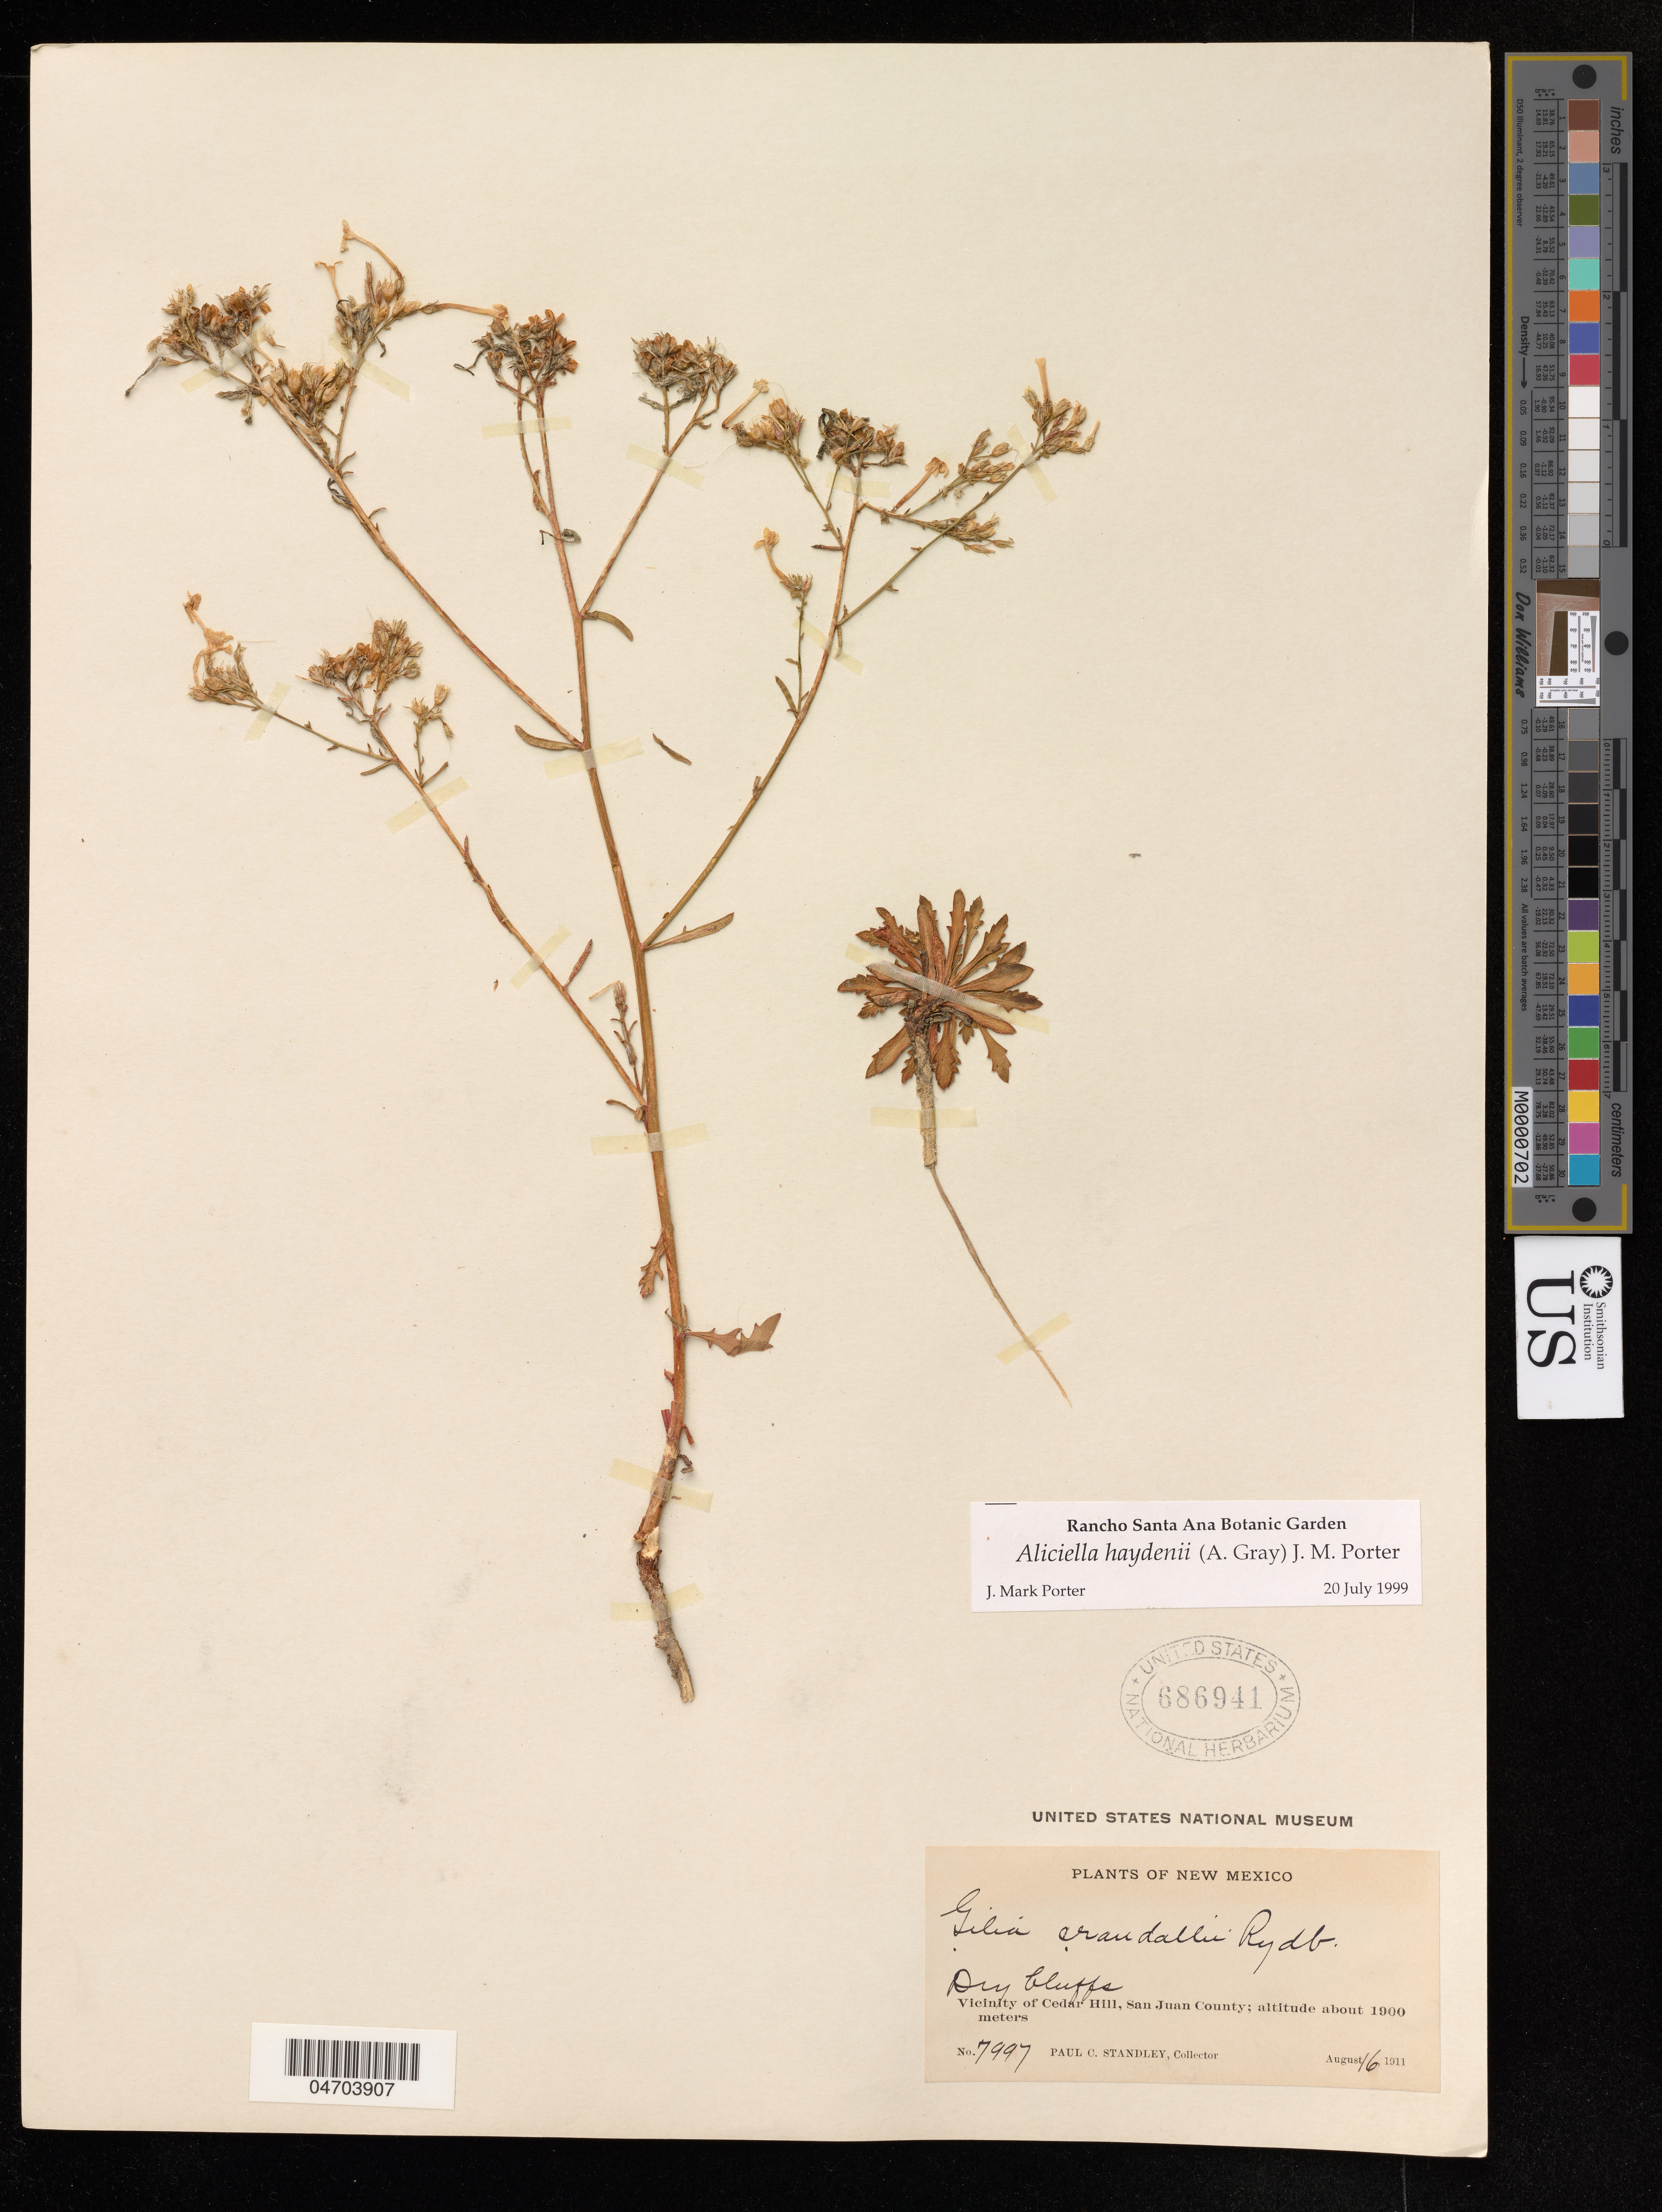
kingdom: Plantae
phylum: Tracheophyta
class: Magnoliopsida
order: Ericales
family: Polemoniaceae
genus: Aliciella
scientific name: Aliciella haydenii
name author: (A. Gray) J.M. Porter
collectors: P. C. Standley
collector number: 7997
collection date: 1911-08-16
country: United States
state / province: New Mexico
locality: Vicinity of Cedar Hill, San Juan County.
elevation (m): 1900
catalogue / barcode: US 686941